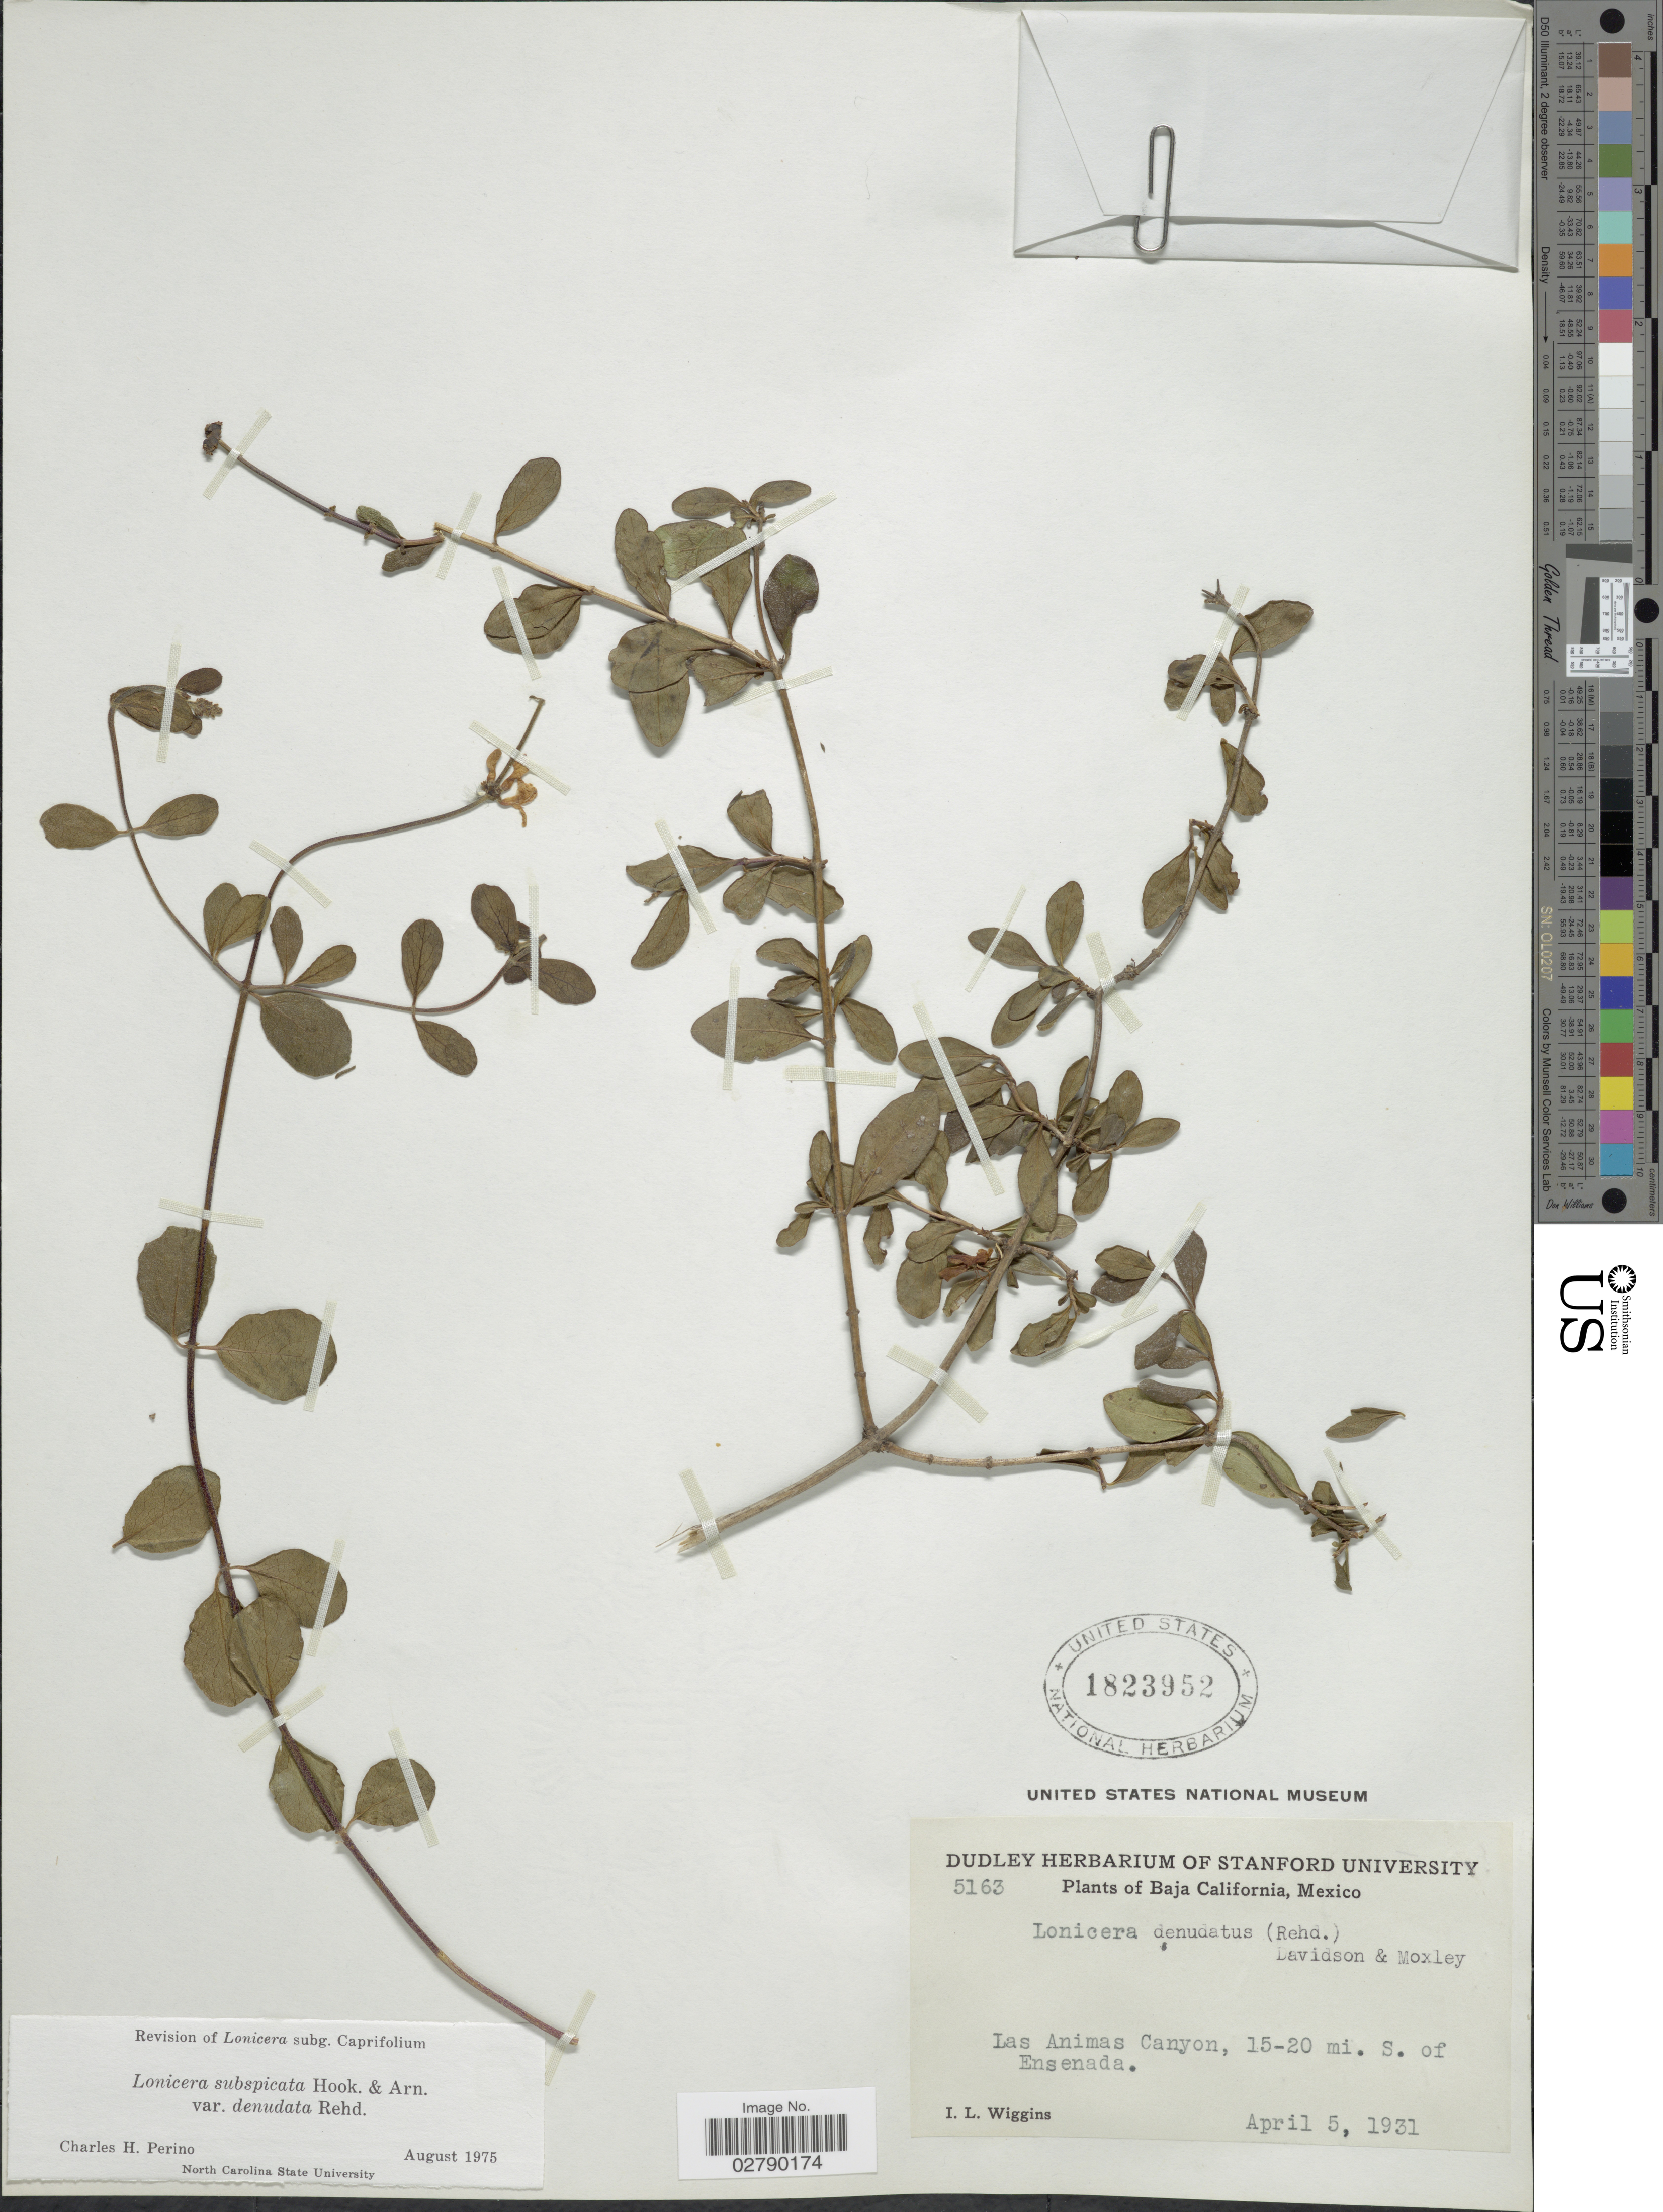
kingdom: Plantae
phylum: Tracheophyta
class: Magnoliopsida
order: Dipsacales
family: Caprifoliaceae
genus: Lonicera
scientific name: Lonicera denudata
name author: Davidson & Moxley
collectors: I. L. Wiggins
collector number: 5163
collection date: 1931-04-05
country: Mexico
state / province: Baja California Norte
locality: Las Animas Canyon, 15-20 mi. S. of Ensenada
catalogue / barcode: US 1823952